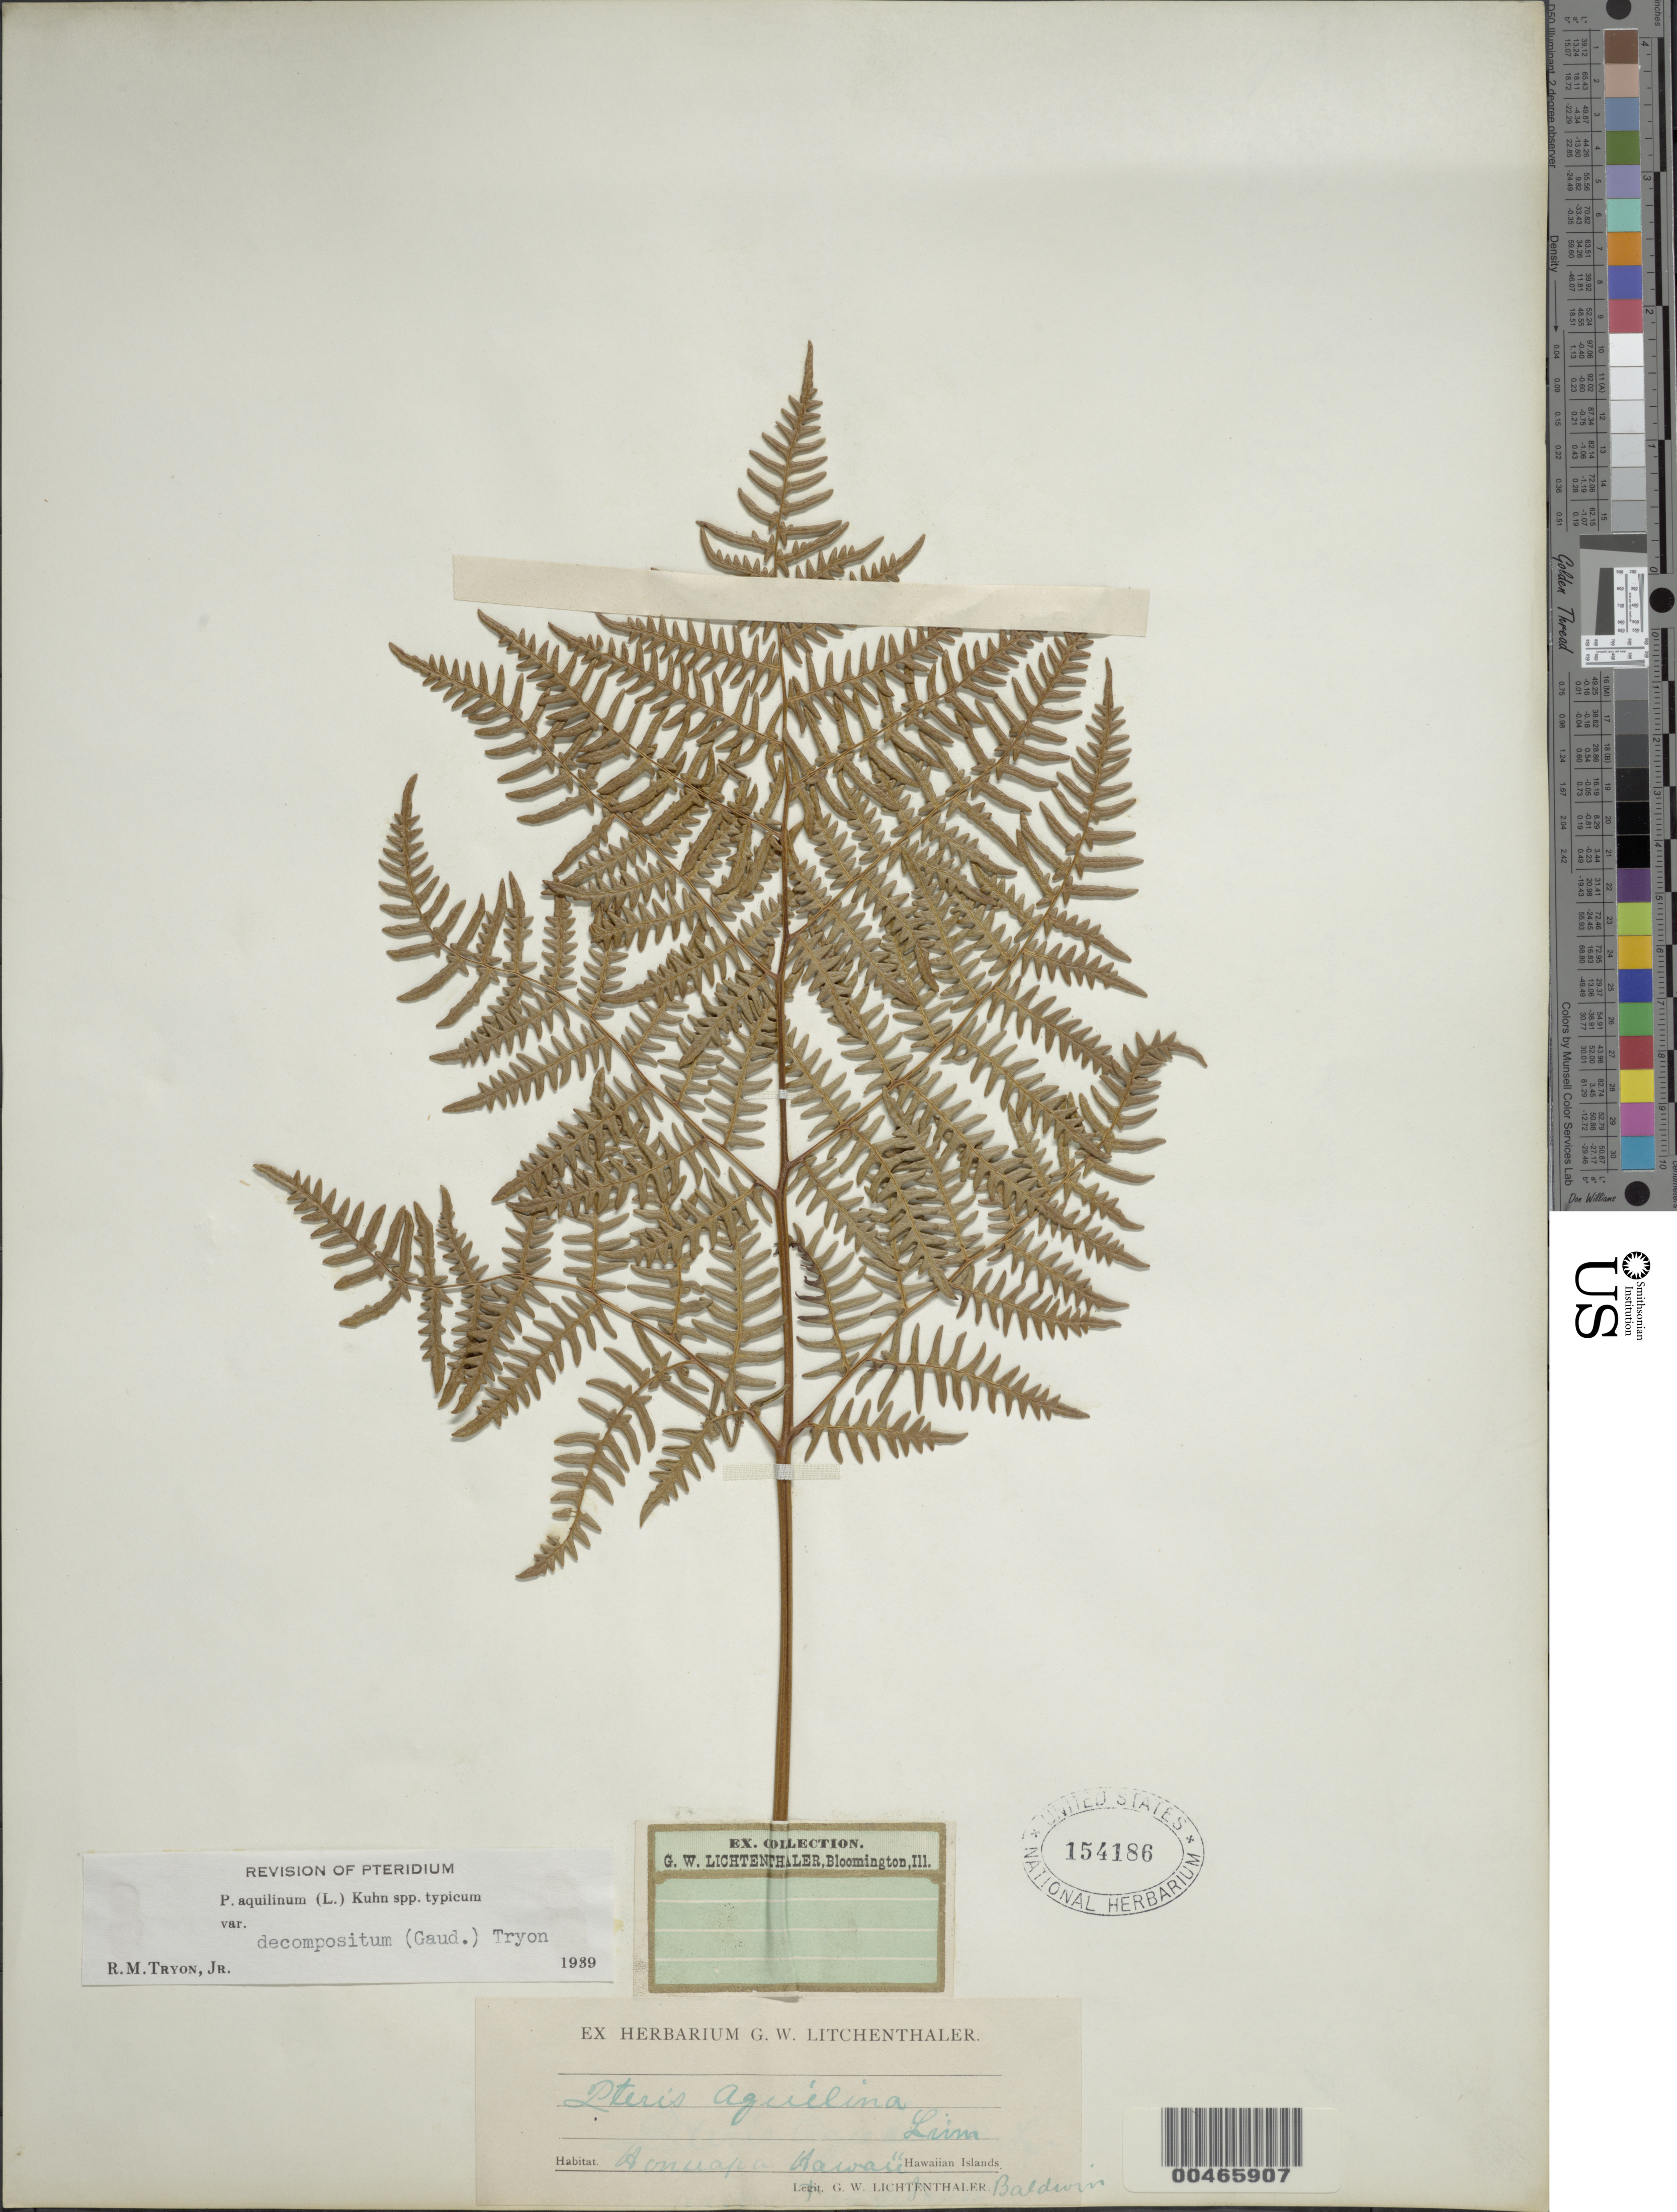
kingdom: Plantae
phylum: Tracheophyta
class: Polypodiopsida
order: Polypodiales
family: Dennstaedtiaceae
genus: Pteridium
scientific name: Pteridium aquilinum subsp. decompositum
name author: (Gaudich.) Lamoureux & J.A. Thomson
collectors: G. Lichtenthaler & -. Baldwin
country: United States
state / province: Hawaii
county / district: Hawaii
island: Hawaii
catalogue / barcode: US 154186